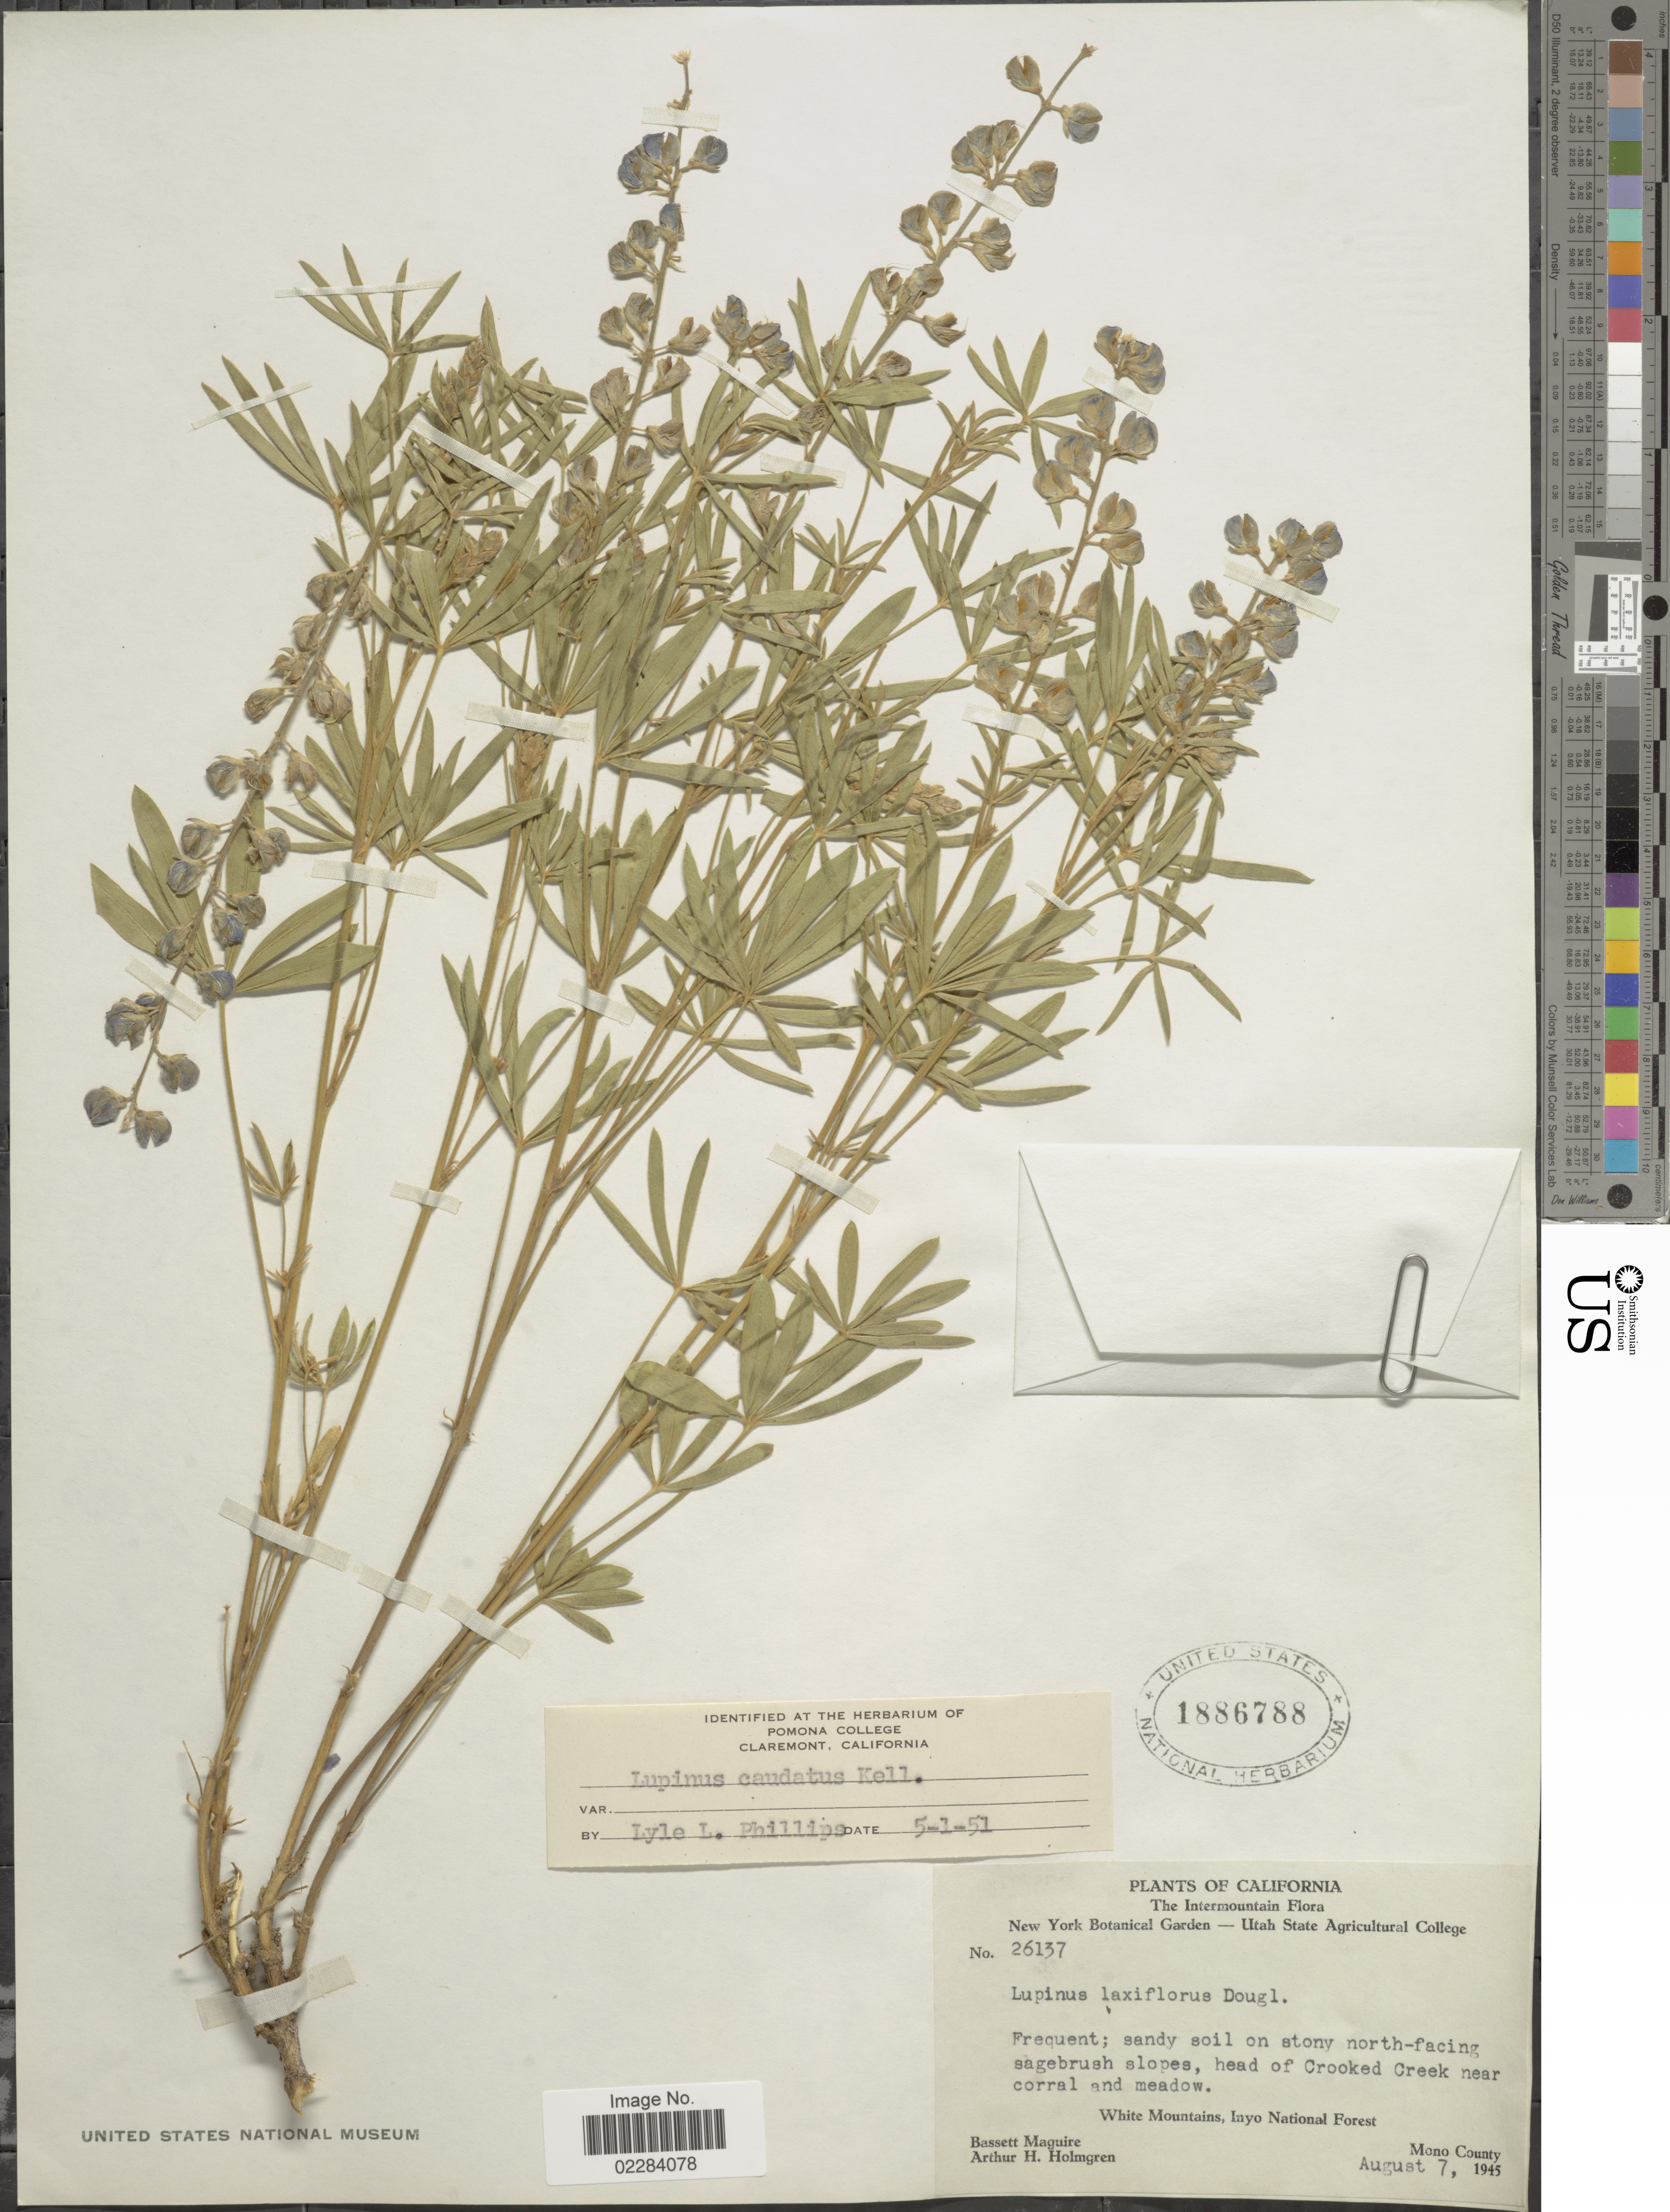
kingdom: Plantae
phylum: Tracheophyta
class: Magnoliopsida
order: Fabales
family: Fabaceae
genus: Lupinus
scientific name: Lupinus argenteus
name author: Pursh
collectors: B. Maguire & A. H. Holmgren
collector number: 26137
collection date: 1945-08-07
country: United States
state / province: California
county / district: Mono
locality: The Intermountain. sandy soil on stony north-facing sagebrush slopes, head of Crooked Creek near corral and meadow. White Mountains, Inyo National Forest. Mono County.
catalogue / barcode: US 1886788